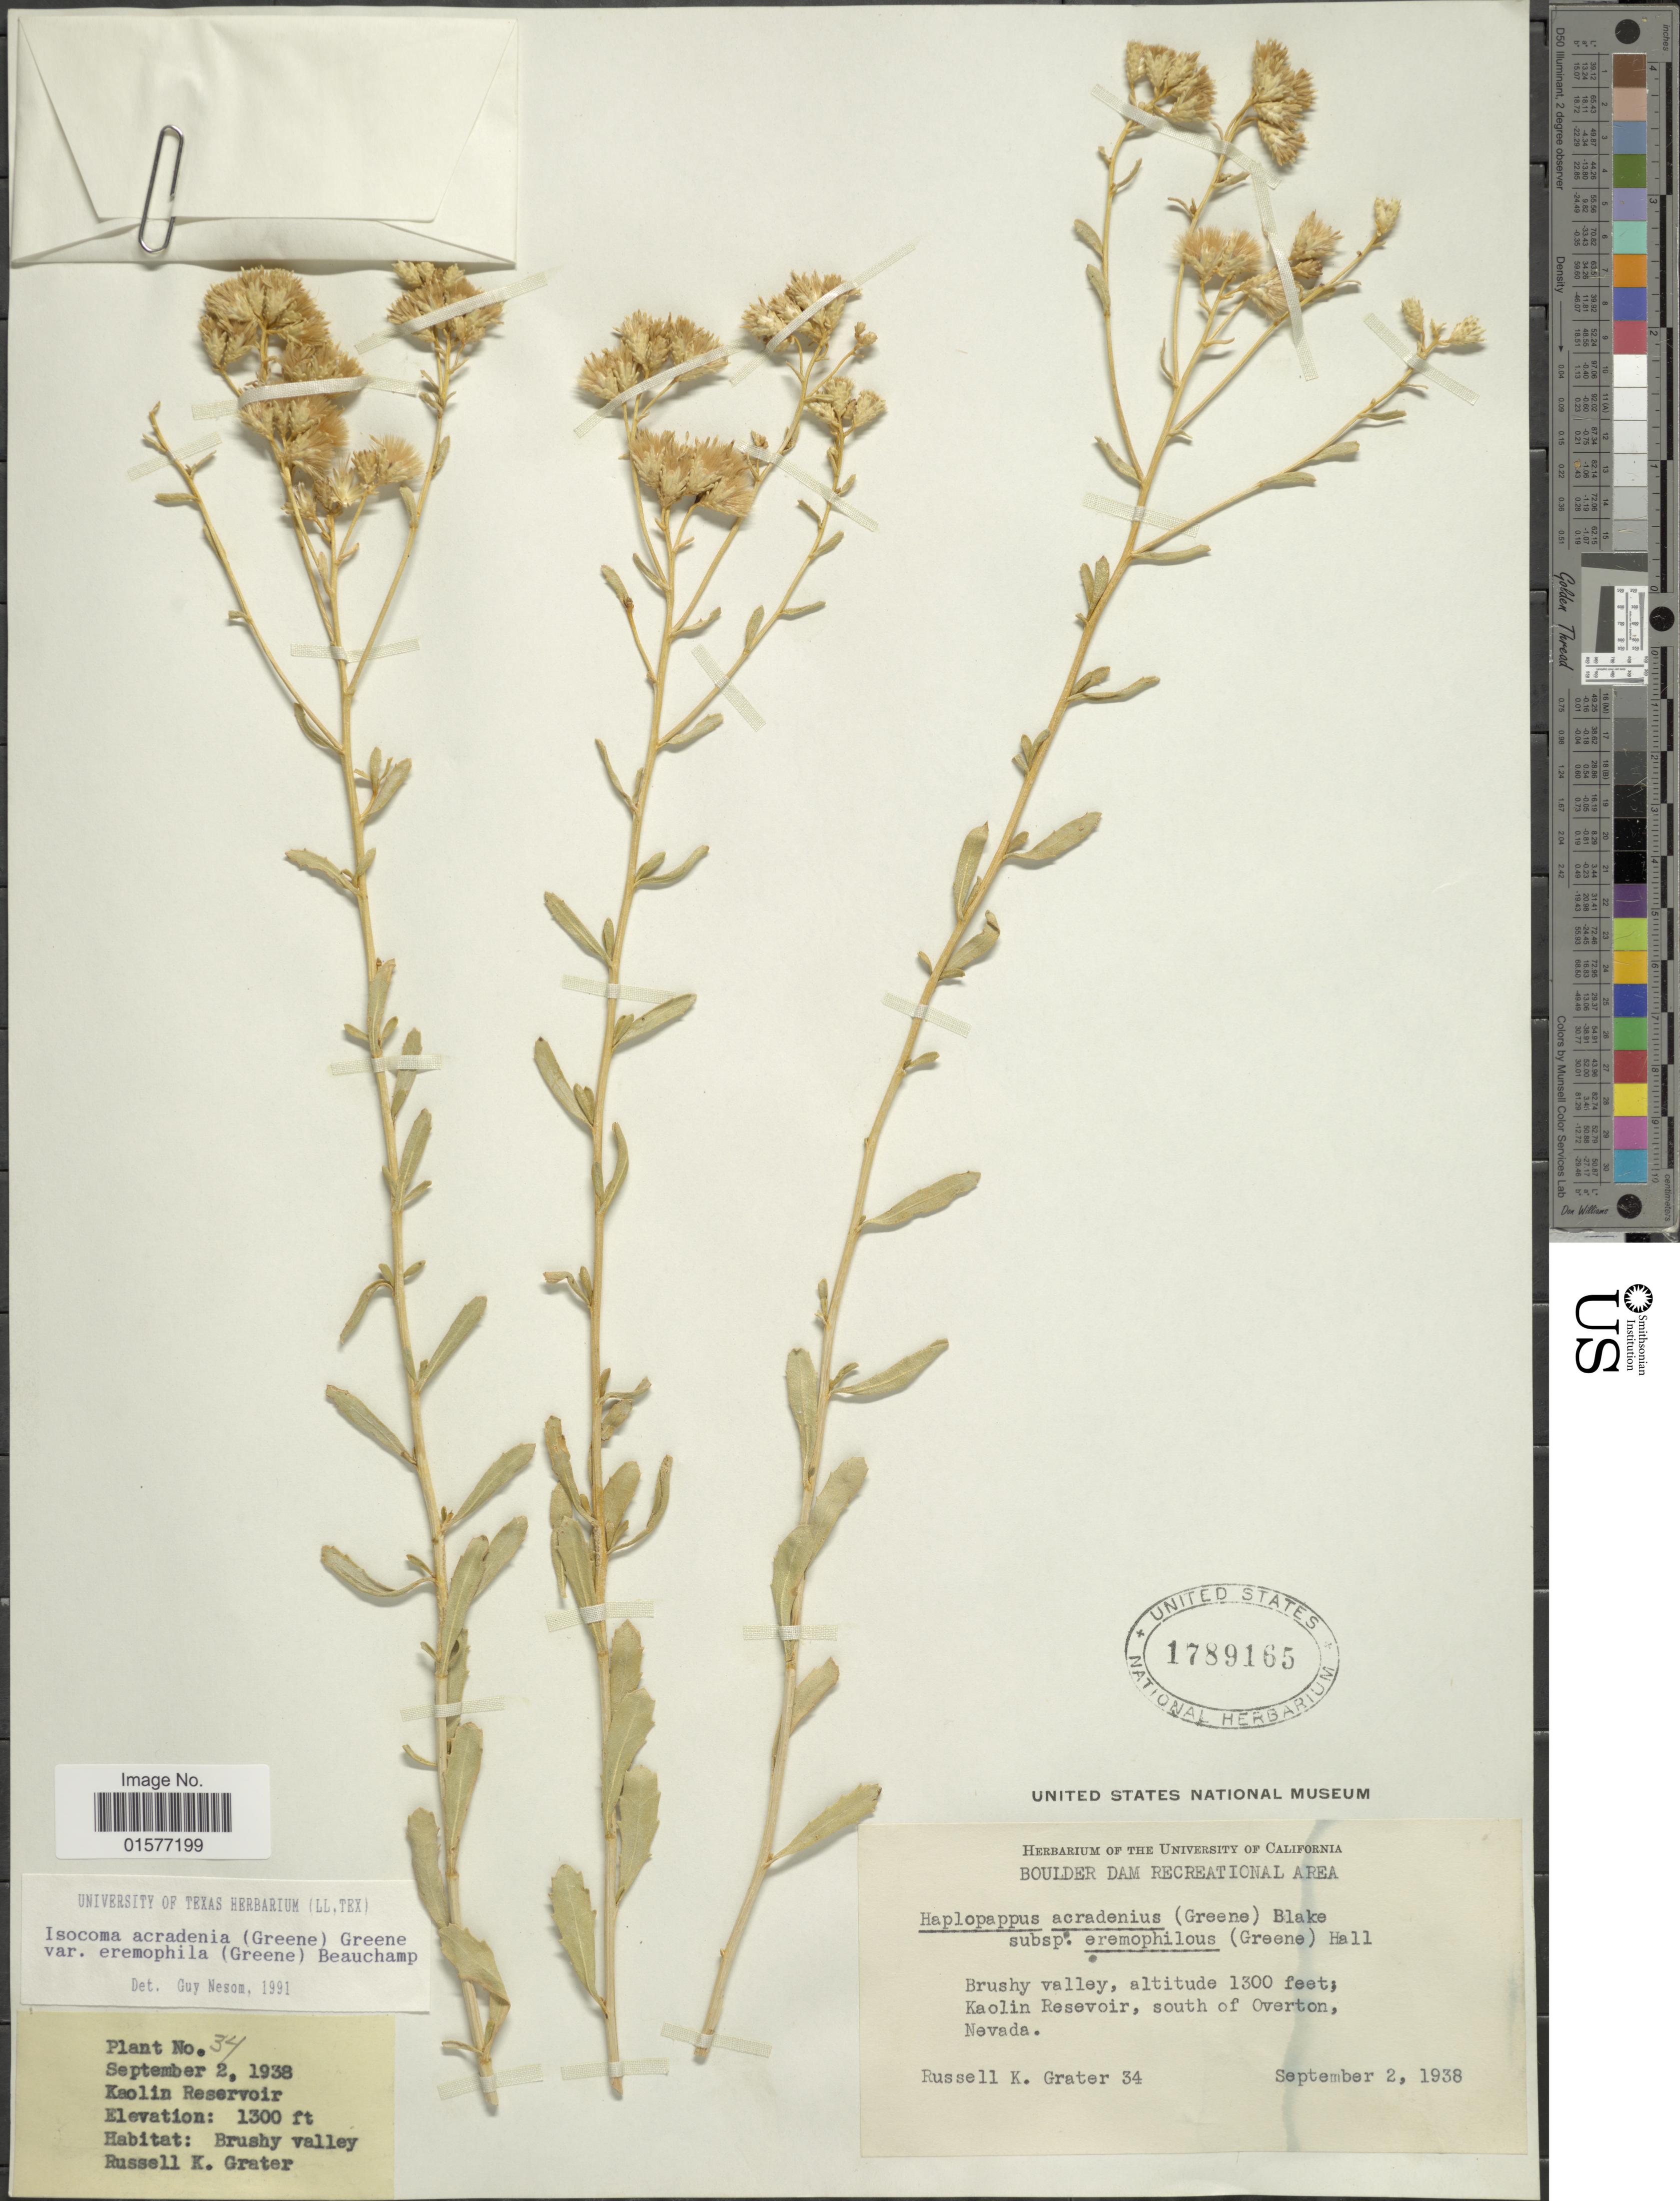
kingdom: Plantae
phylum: Tracheophyta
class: Magnoliopsida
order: Asterales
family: Asteraceae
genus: Isocoma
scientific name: Isocoma acradenia var. eremophila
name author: (S.W. Greene) G.L. Nesom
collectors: R. Grater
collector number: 34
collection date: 1938-09-02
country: United States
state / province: Nevada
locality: Brushy valley, Kaolin Reservoir, south of Overton, Nevada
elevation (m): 396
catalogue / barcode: US 1789165